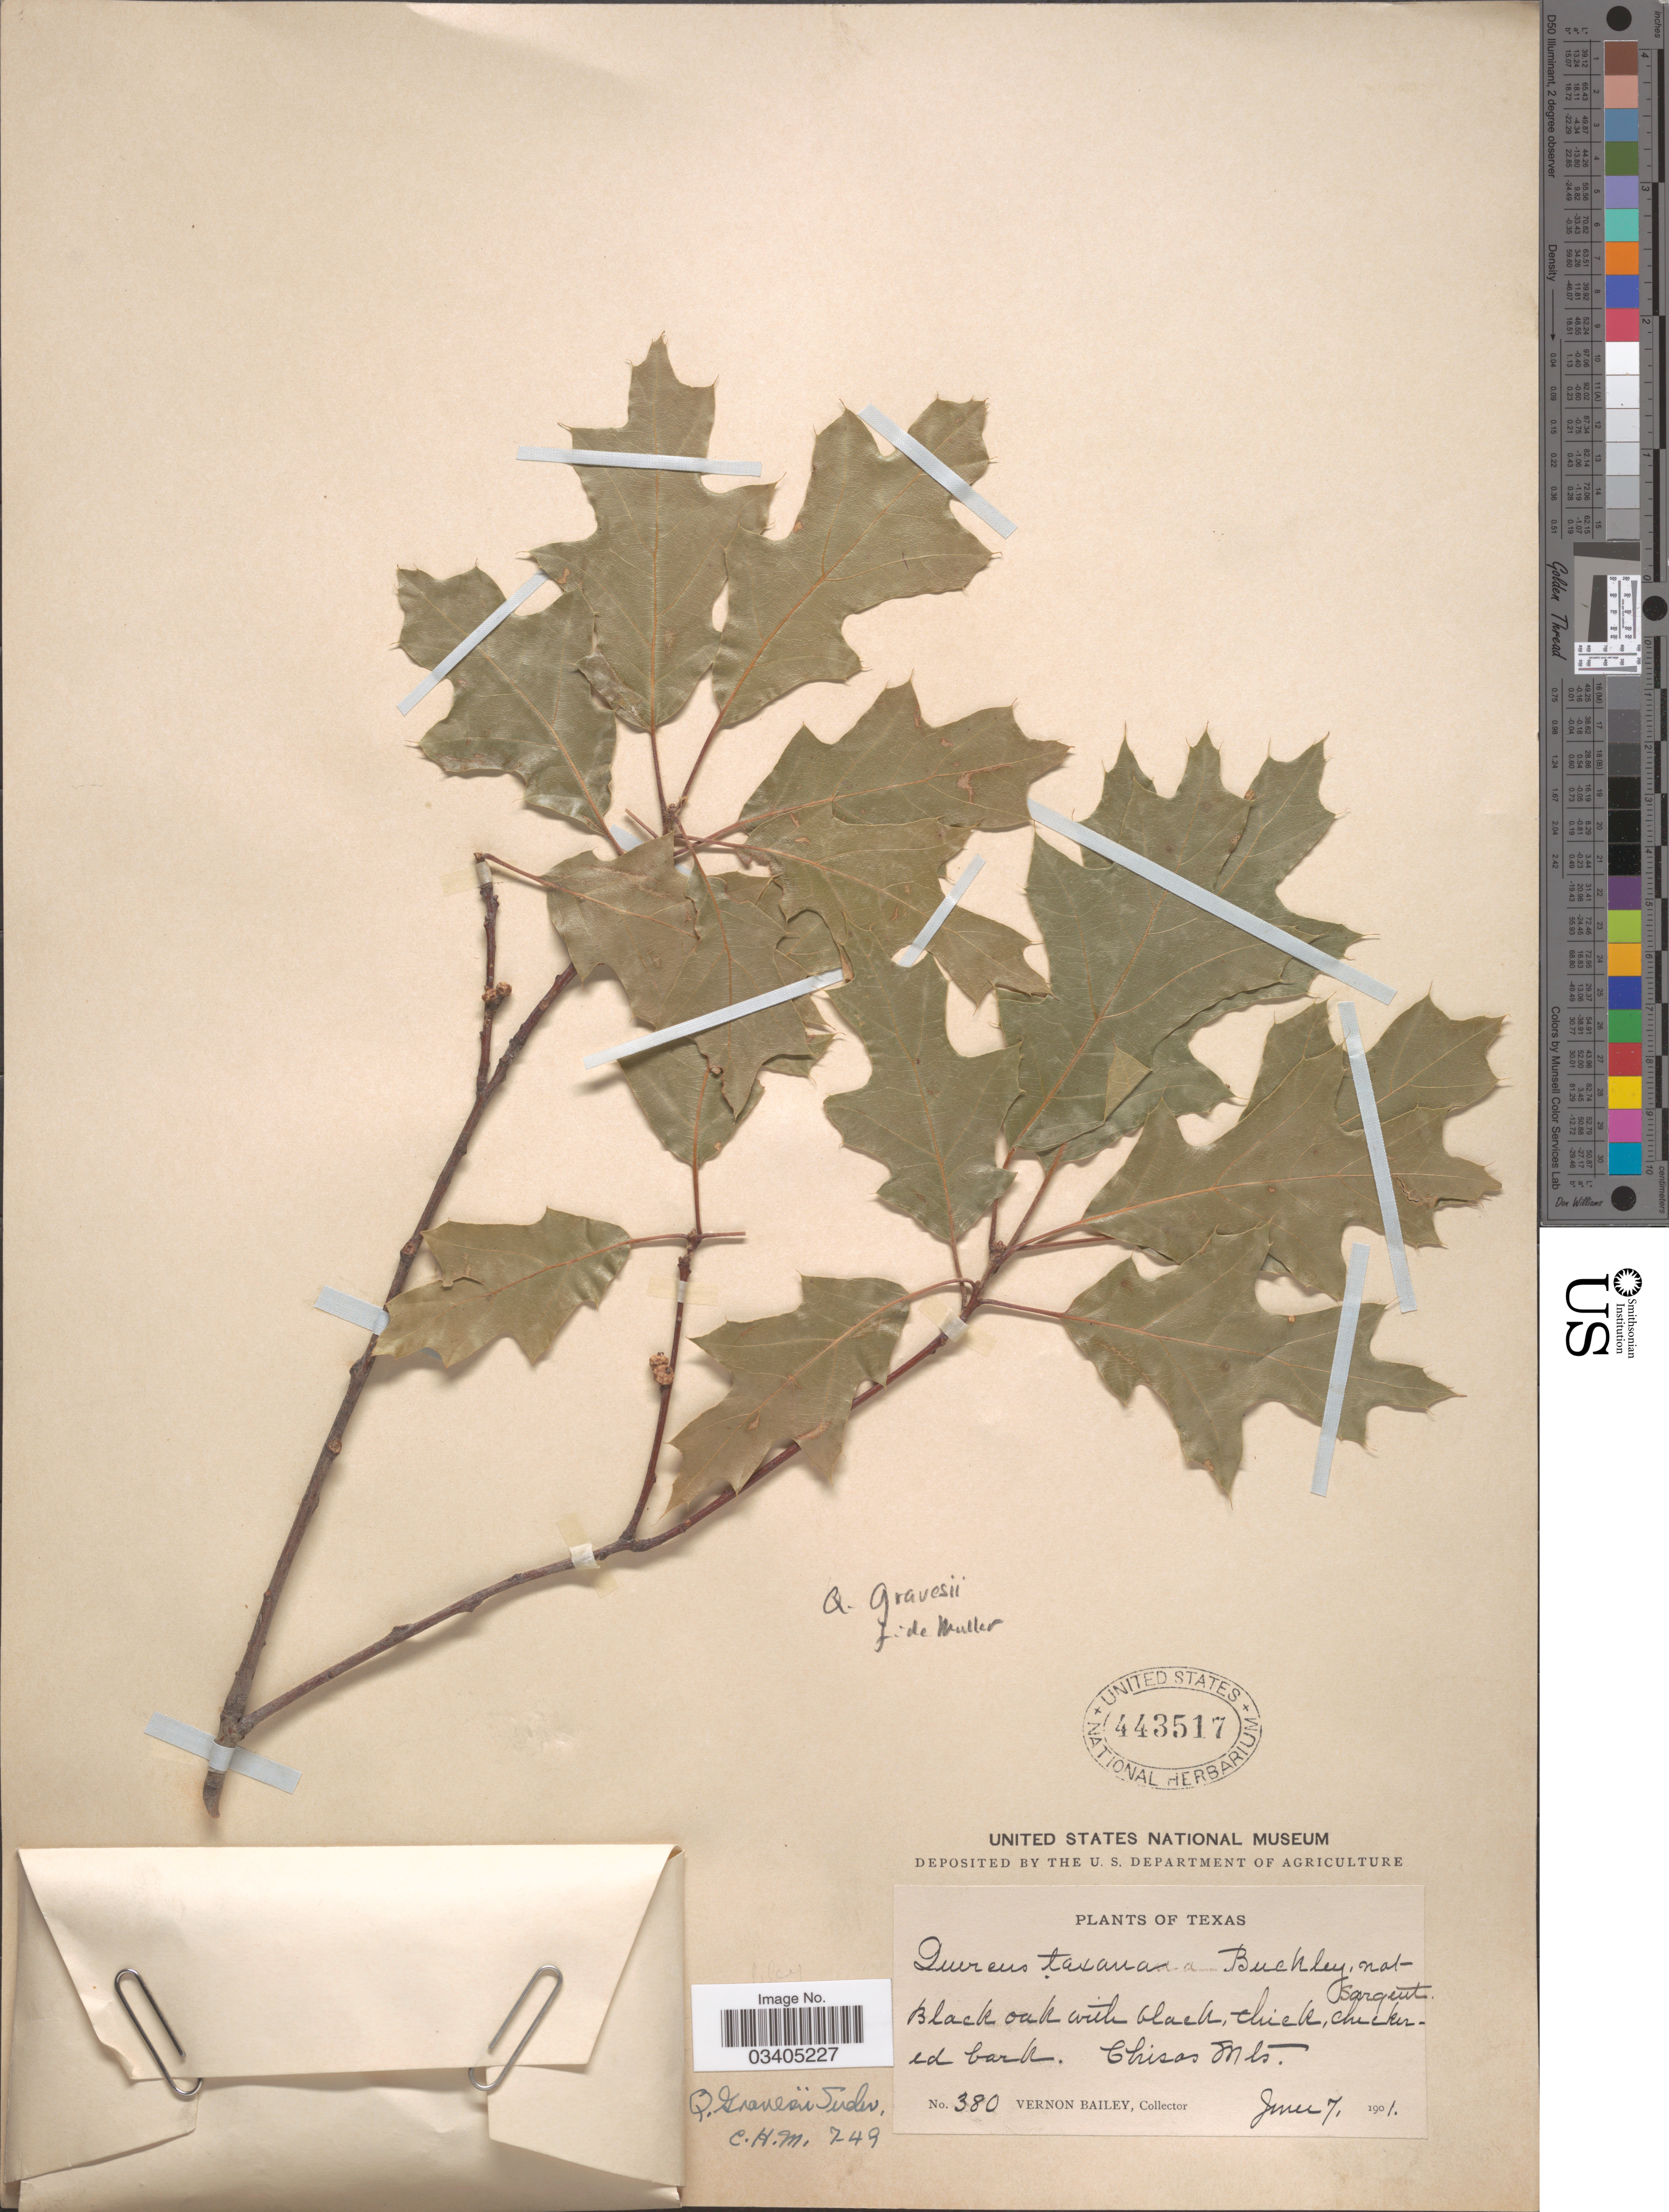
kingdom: Plantae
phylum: Tracheophyta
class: Magnoliopsida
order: Fagales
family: Fagaceae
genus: Quercus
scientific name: Quercus gravesii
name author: Sudw.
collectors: V. O. Bailey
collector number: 380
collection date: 1901-06-07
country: United States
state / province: Texas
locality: Chisos Mts.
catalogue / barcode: US 443517